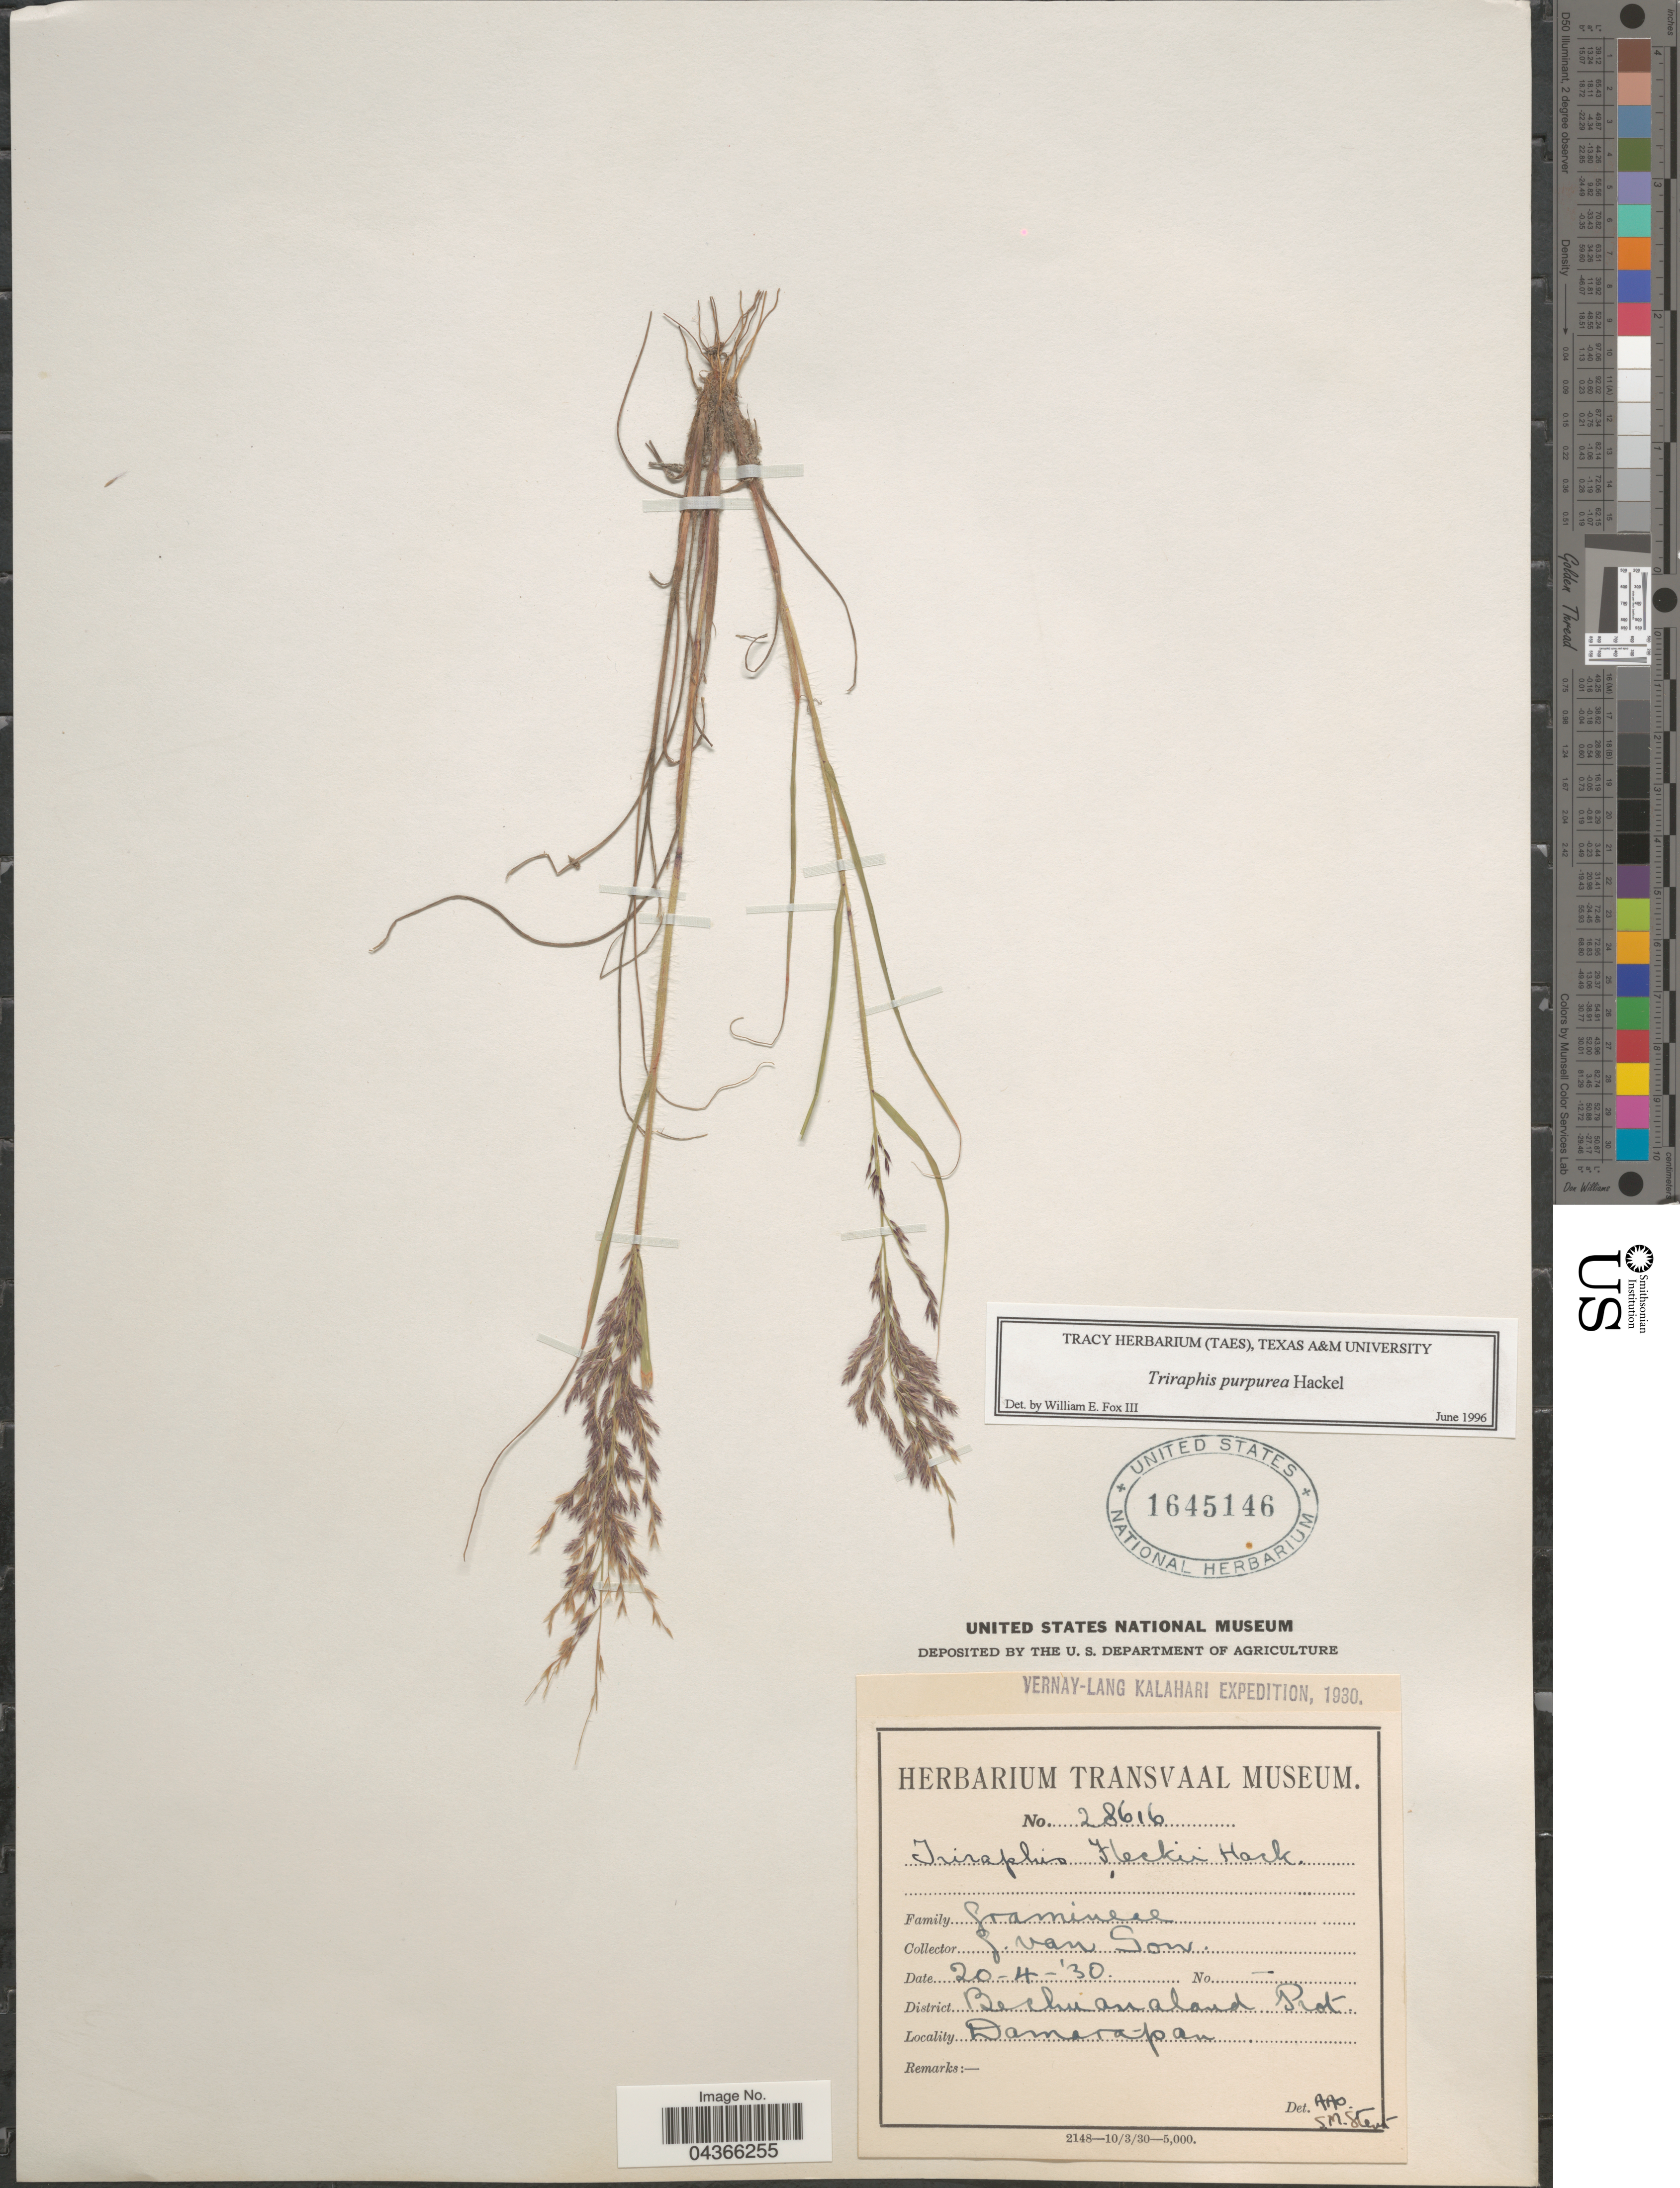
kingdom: Plantae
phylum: Tracheophyta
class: Liliopsida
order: Poales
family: Poaceae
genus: Triraphis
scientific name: Triraphis purpurea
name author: Hack.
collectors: G. van Son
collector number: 28616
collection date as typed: Transcribed d/m/y: 20/4/30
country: Botswana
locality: Vernay-Lang Kalahari Expedition, 1930. District Bechuanaland Prot. Damara-pan.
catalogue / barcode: US 1645146